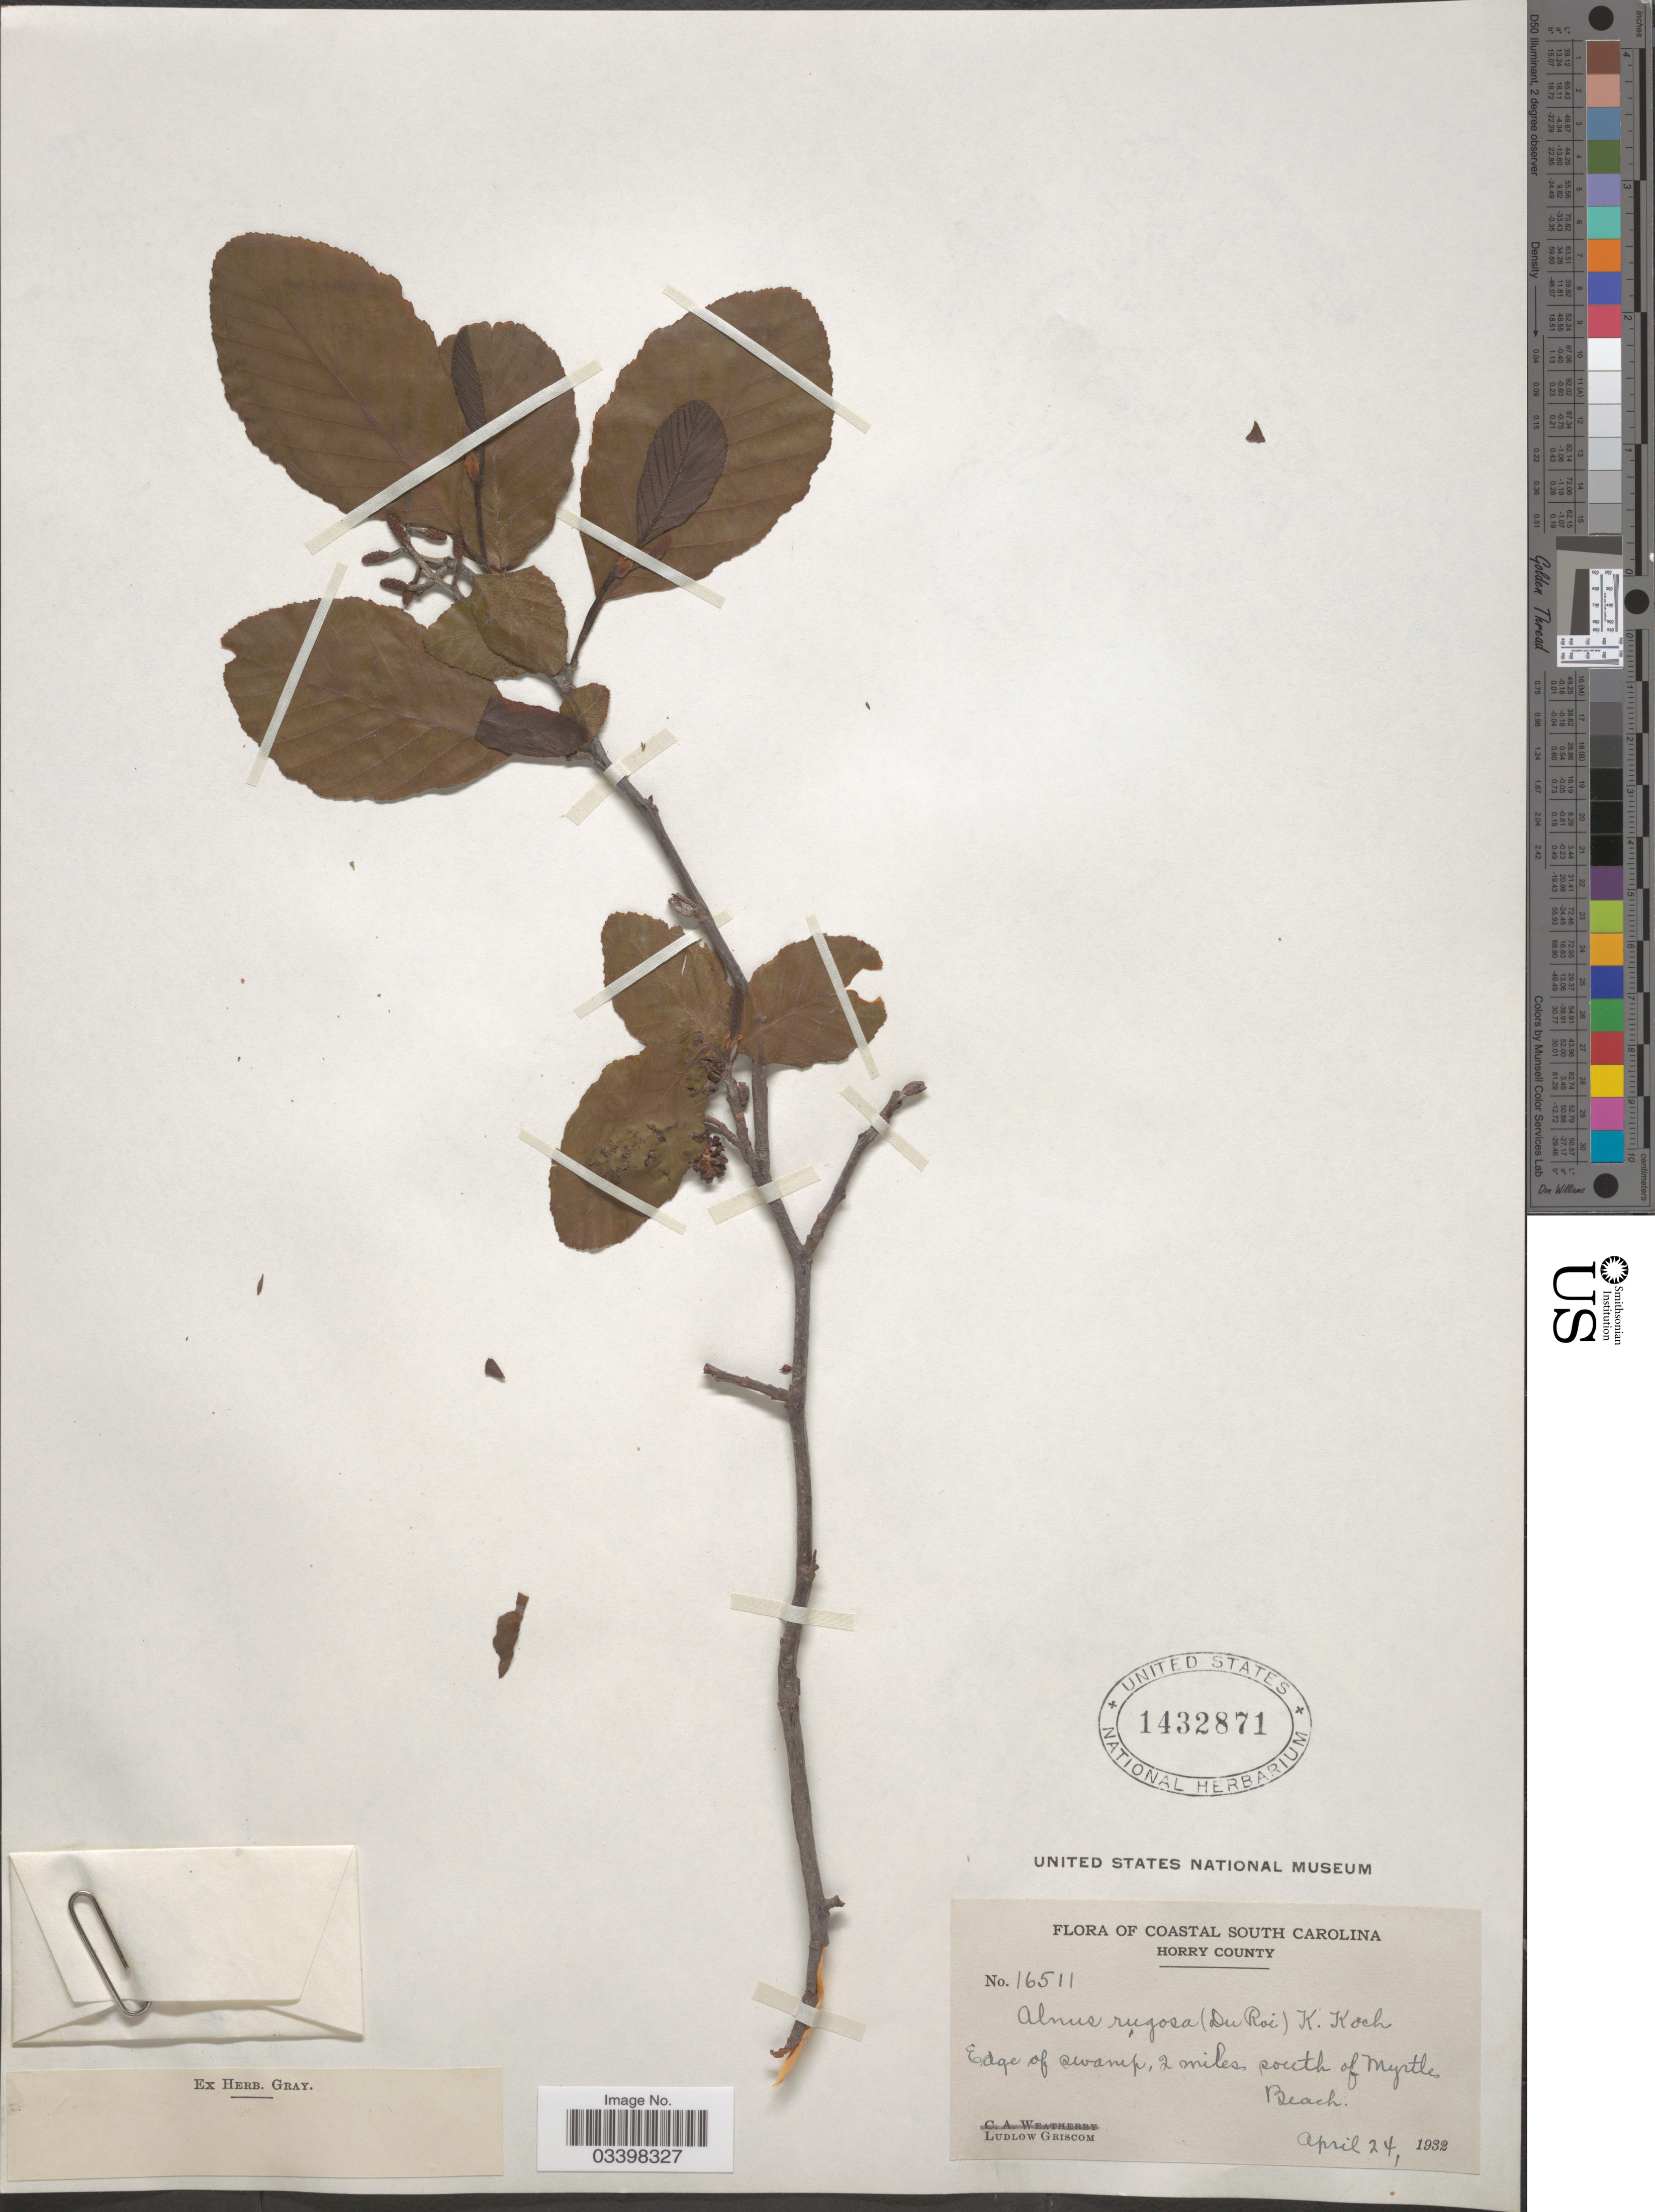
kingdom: Plantae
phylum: Tracheophyta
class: Magnoliopsida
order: Fagales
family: Betulaceae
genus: Alnus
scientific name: Alnus serrulata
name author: (Aiton) Willd.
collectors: L. Griscom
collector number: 16511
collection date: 1932-04-24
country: United States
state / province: South Carolina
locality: Coastal South Carolina. Horry County. 2 miles, south of Myrtle Beach.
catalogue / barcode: US 1432871